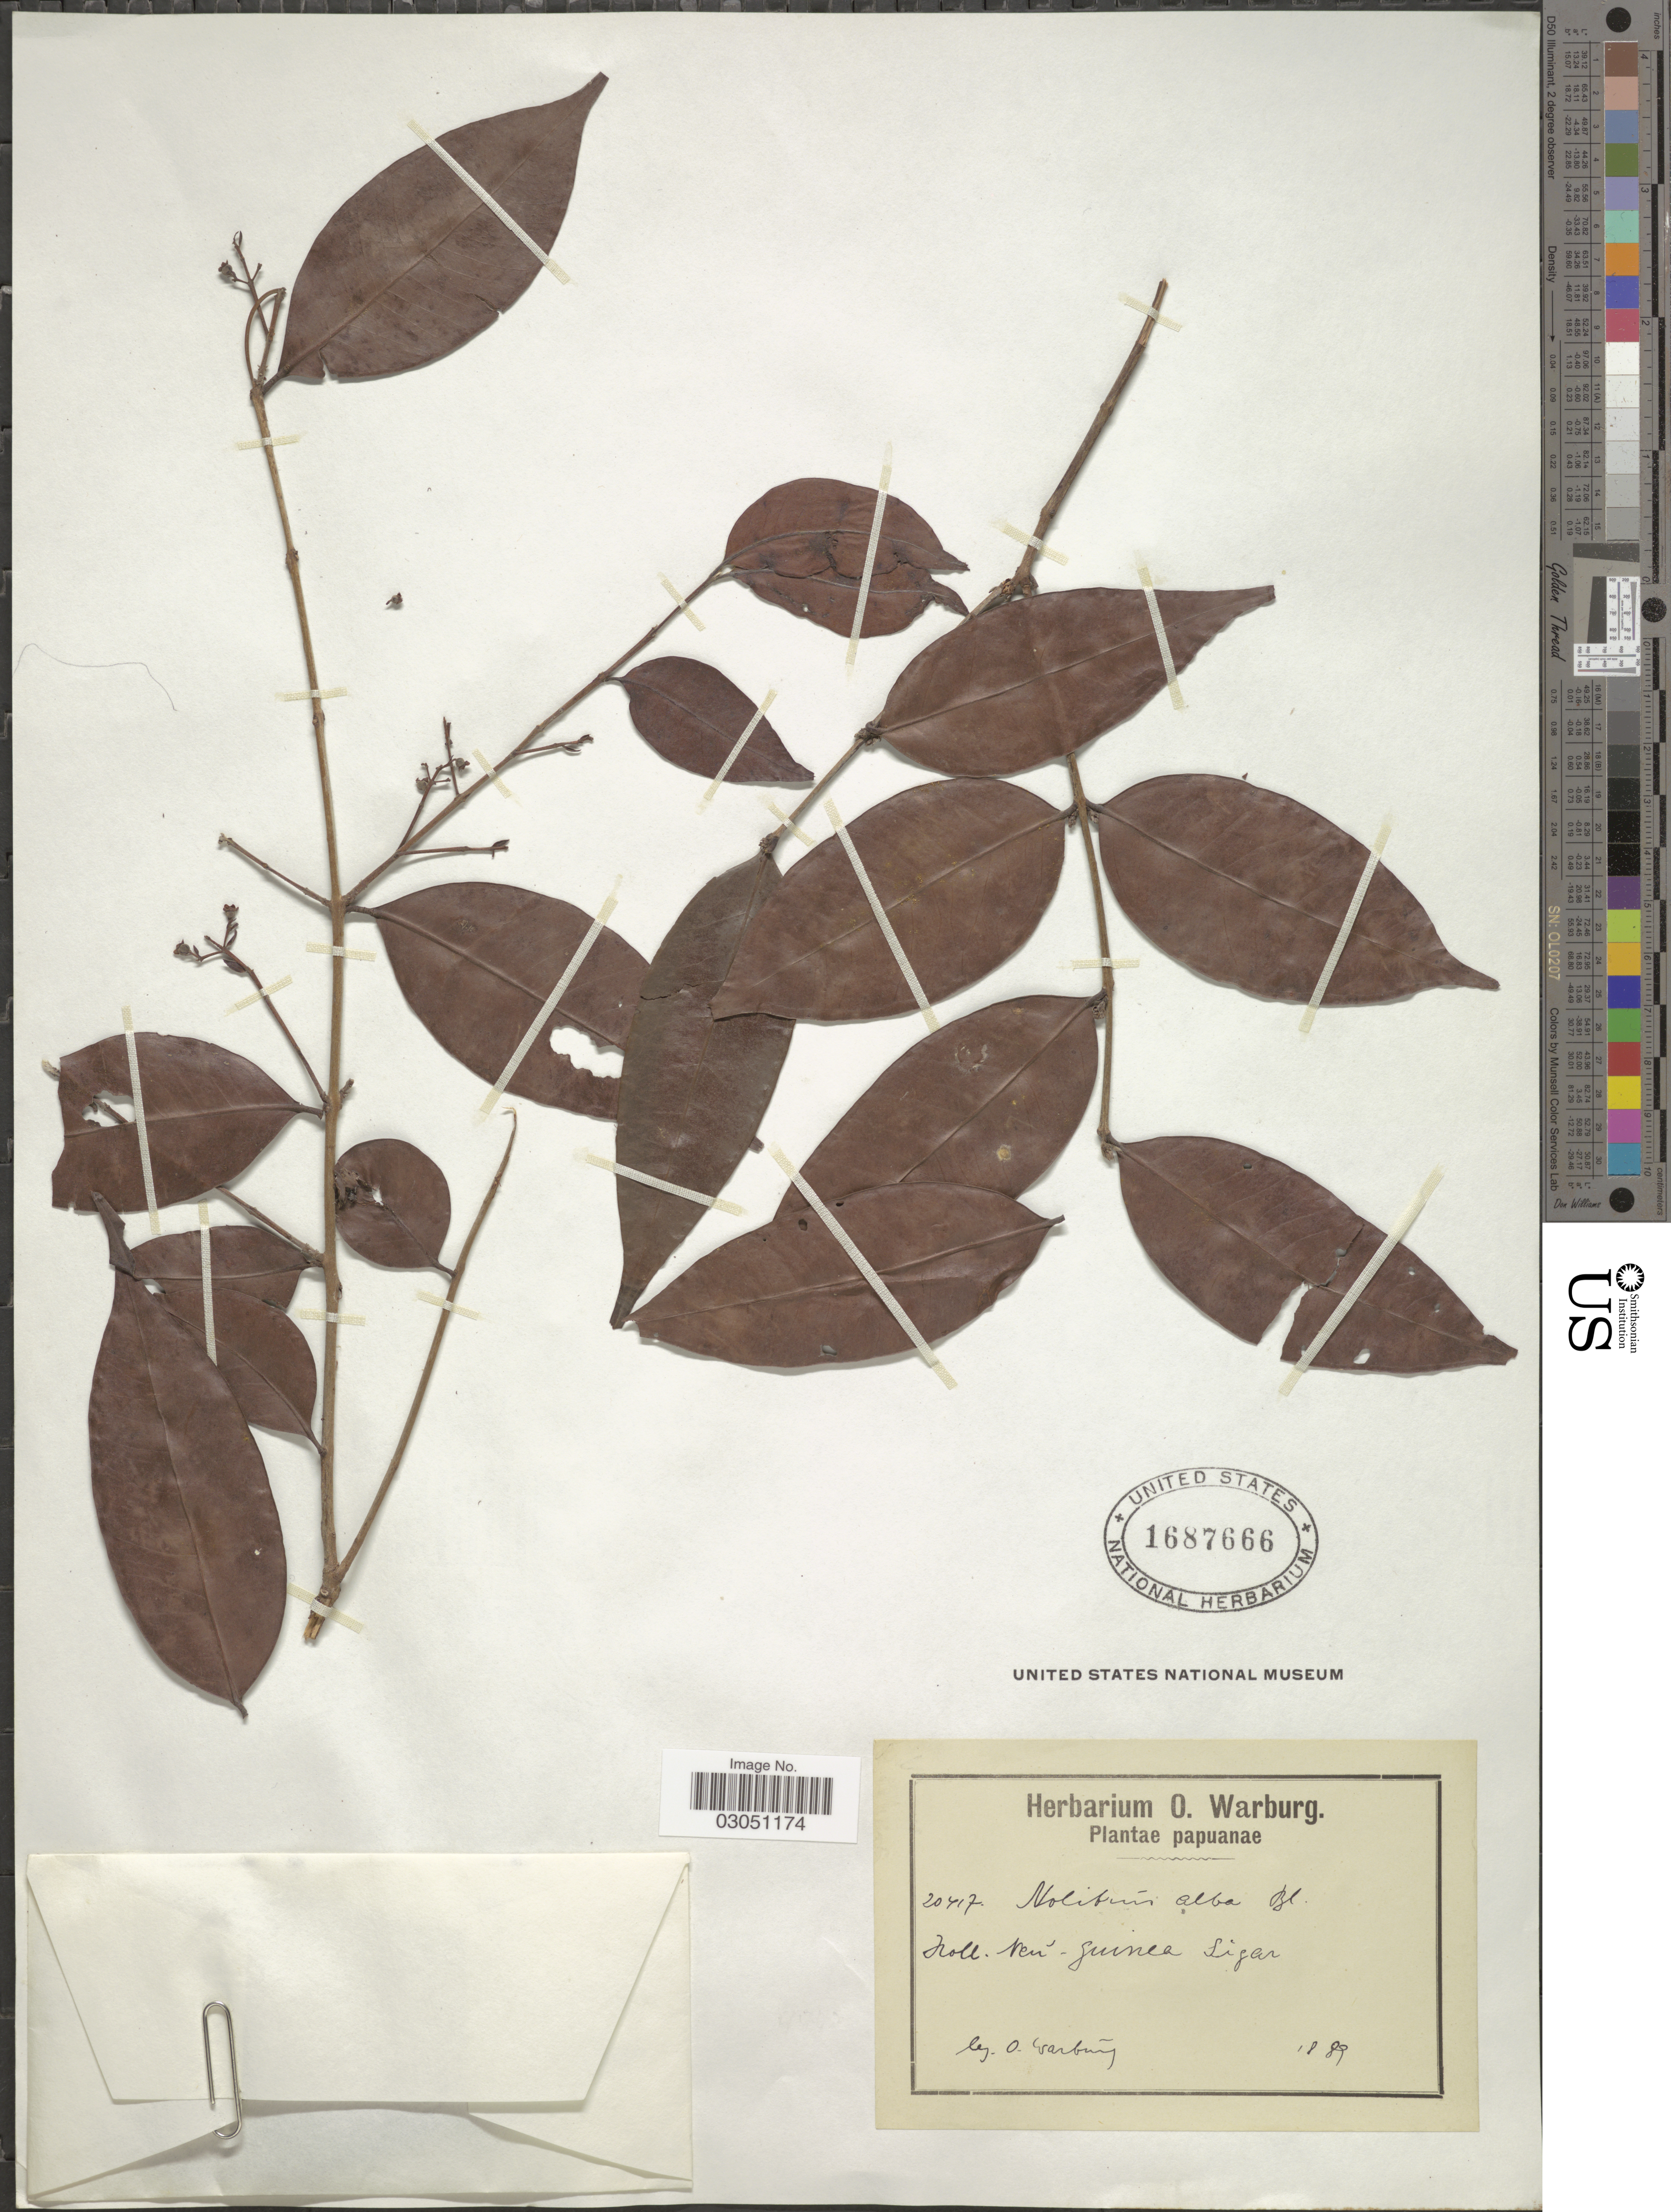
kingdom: Plantae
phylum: Tracheophyta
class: Magnoliopsida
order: Myrtales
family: Myrtaceae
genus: Decaspermum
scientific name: Decaspermum sp.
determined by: Strong, Mark T., (BOT), Smithsonian Institution - National Museum of Natural History (UNITED STATES)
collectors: O. Warburg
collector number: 20417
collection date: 1889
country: Indonesia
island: New Guinea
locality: Papuanae. Holl. New-Guinea Sigar.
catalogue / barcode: US 1687666